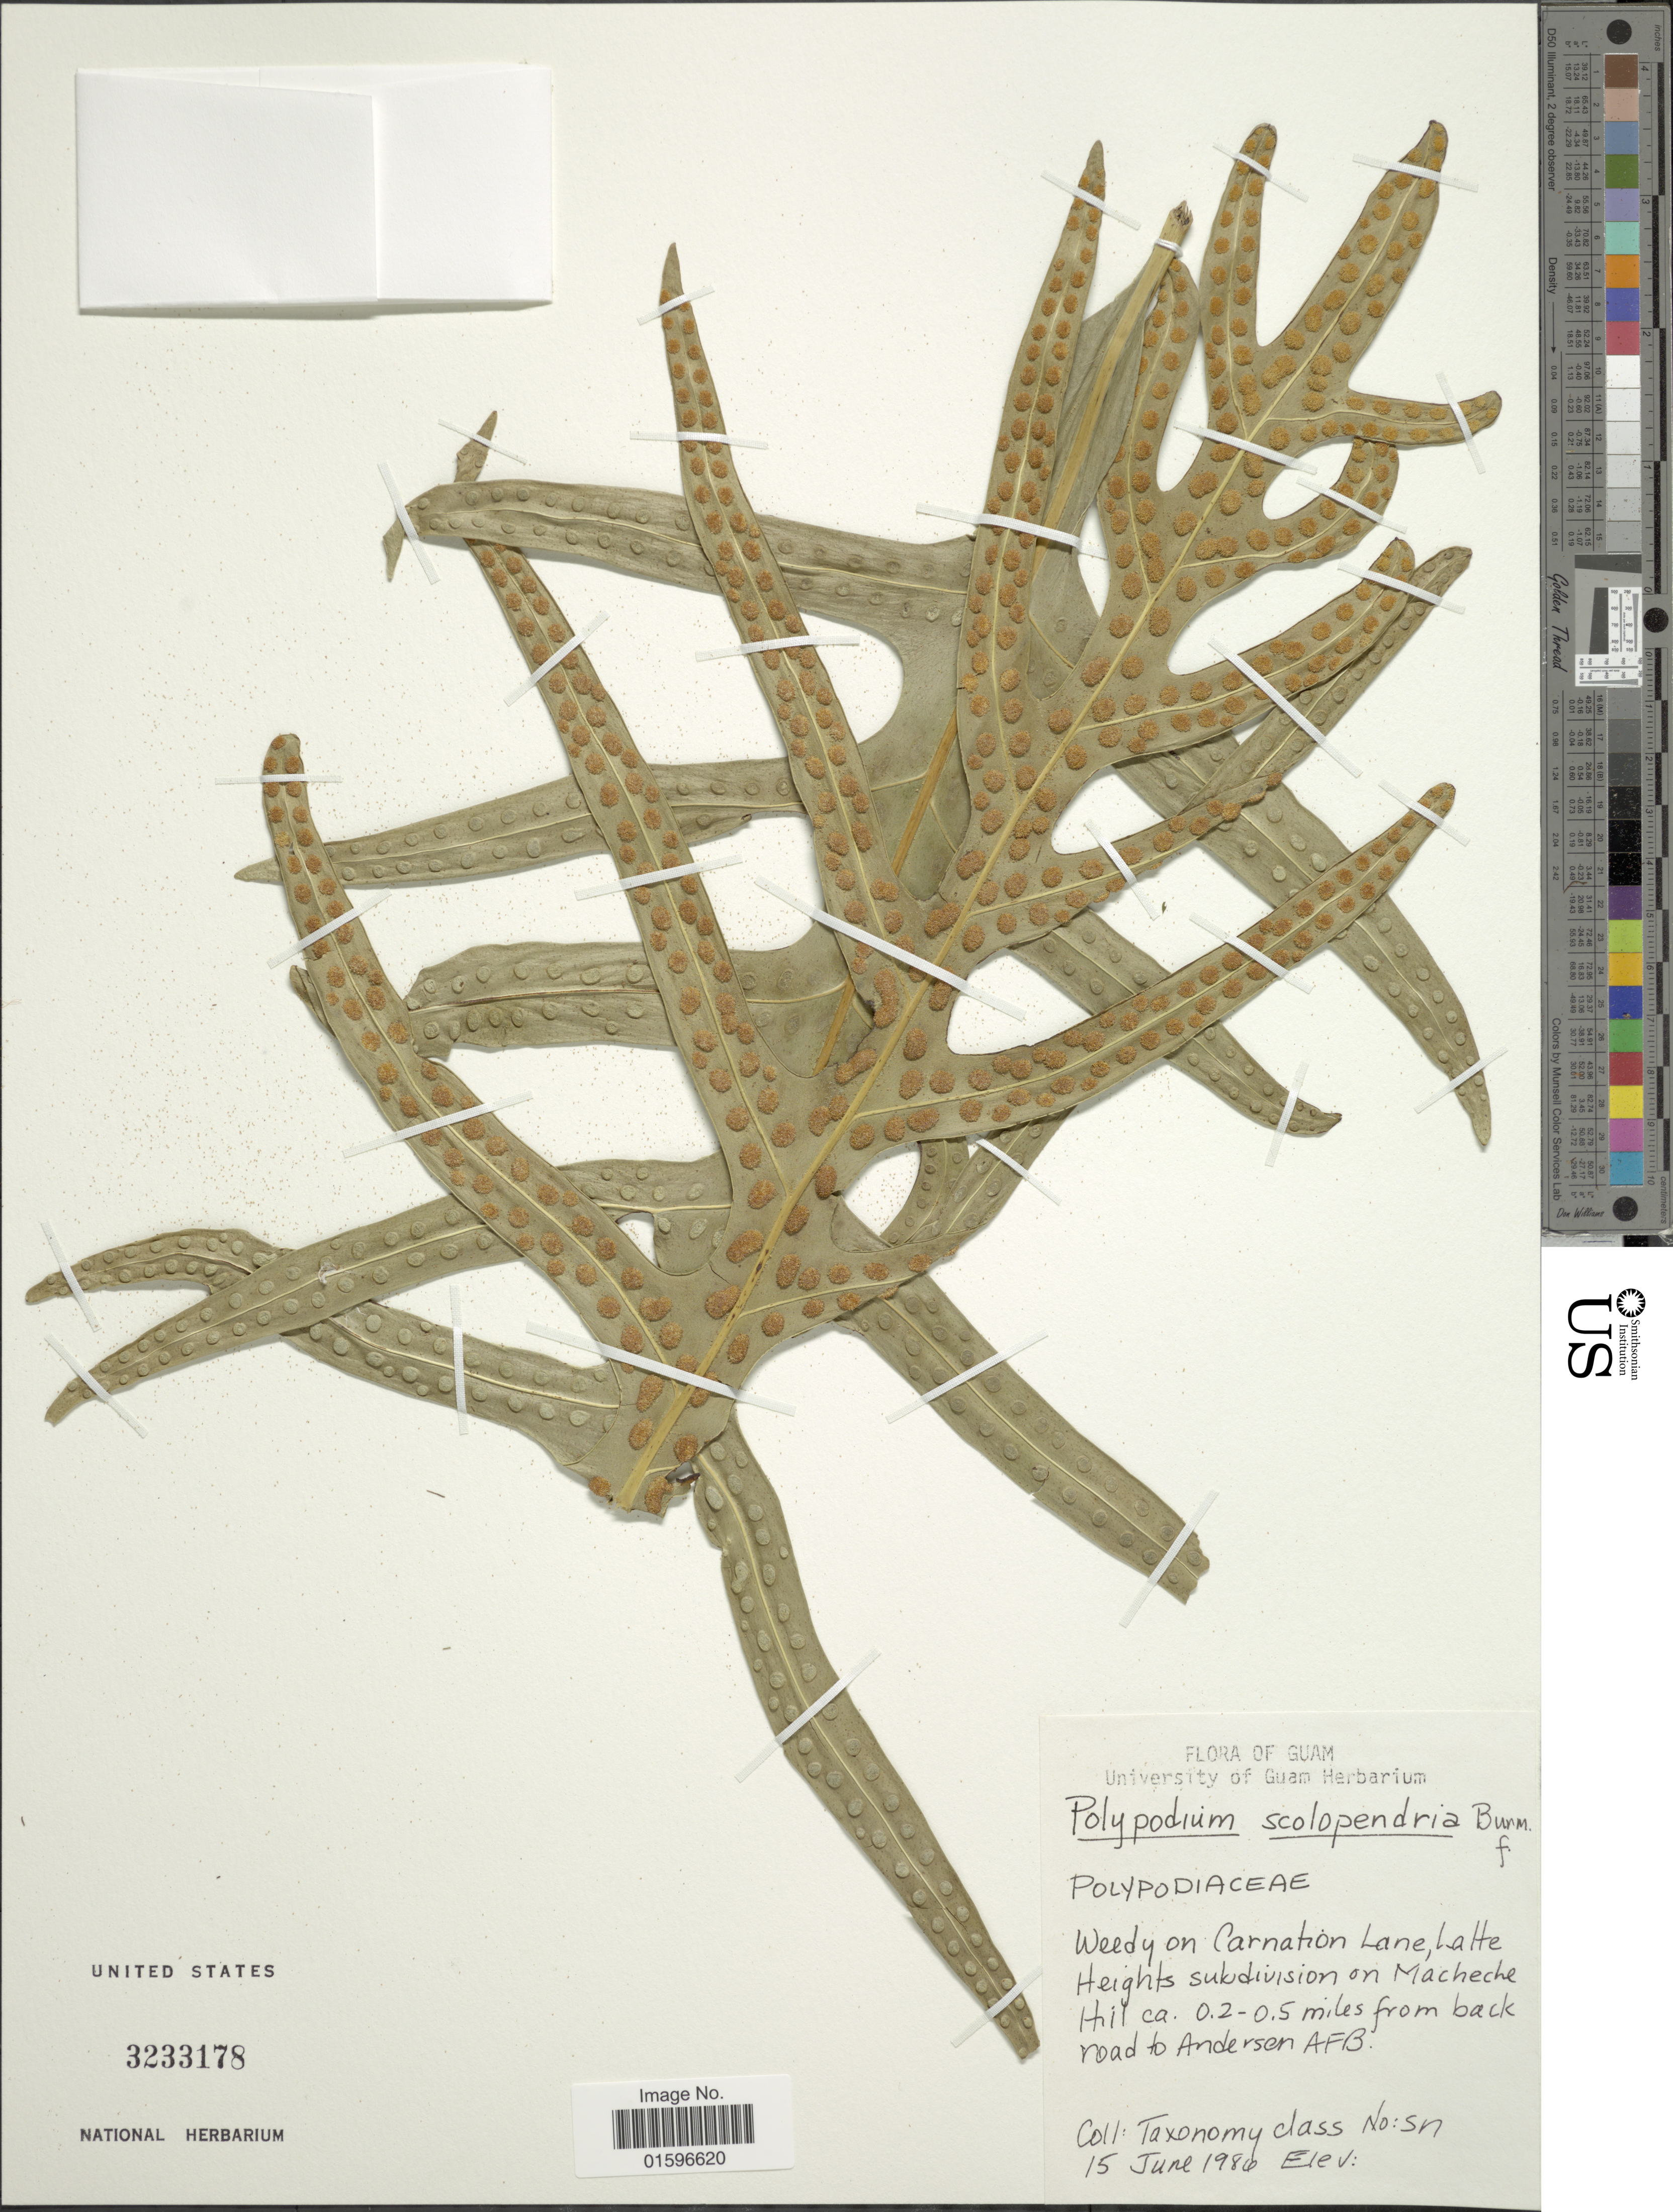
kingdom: Plantae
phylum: Tracheophyta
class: Polypodiopsida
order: Polypodiales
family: Polypodiaceae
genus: Polypodium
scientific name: Polypodium scolopendria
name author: Burm. f.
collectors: Taxonomy class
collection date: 1980-06-15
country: Guam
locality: Guam, weedy on Carnation Lane, Latte Heights subdivision on Macheche Hill ca. 0.2-0.5 miles from back road to Anderson AFB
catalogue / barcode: US 3233178